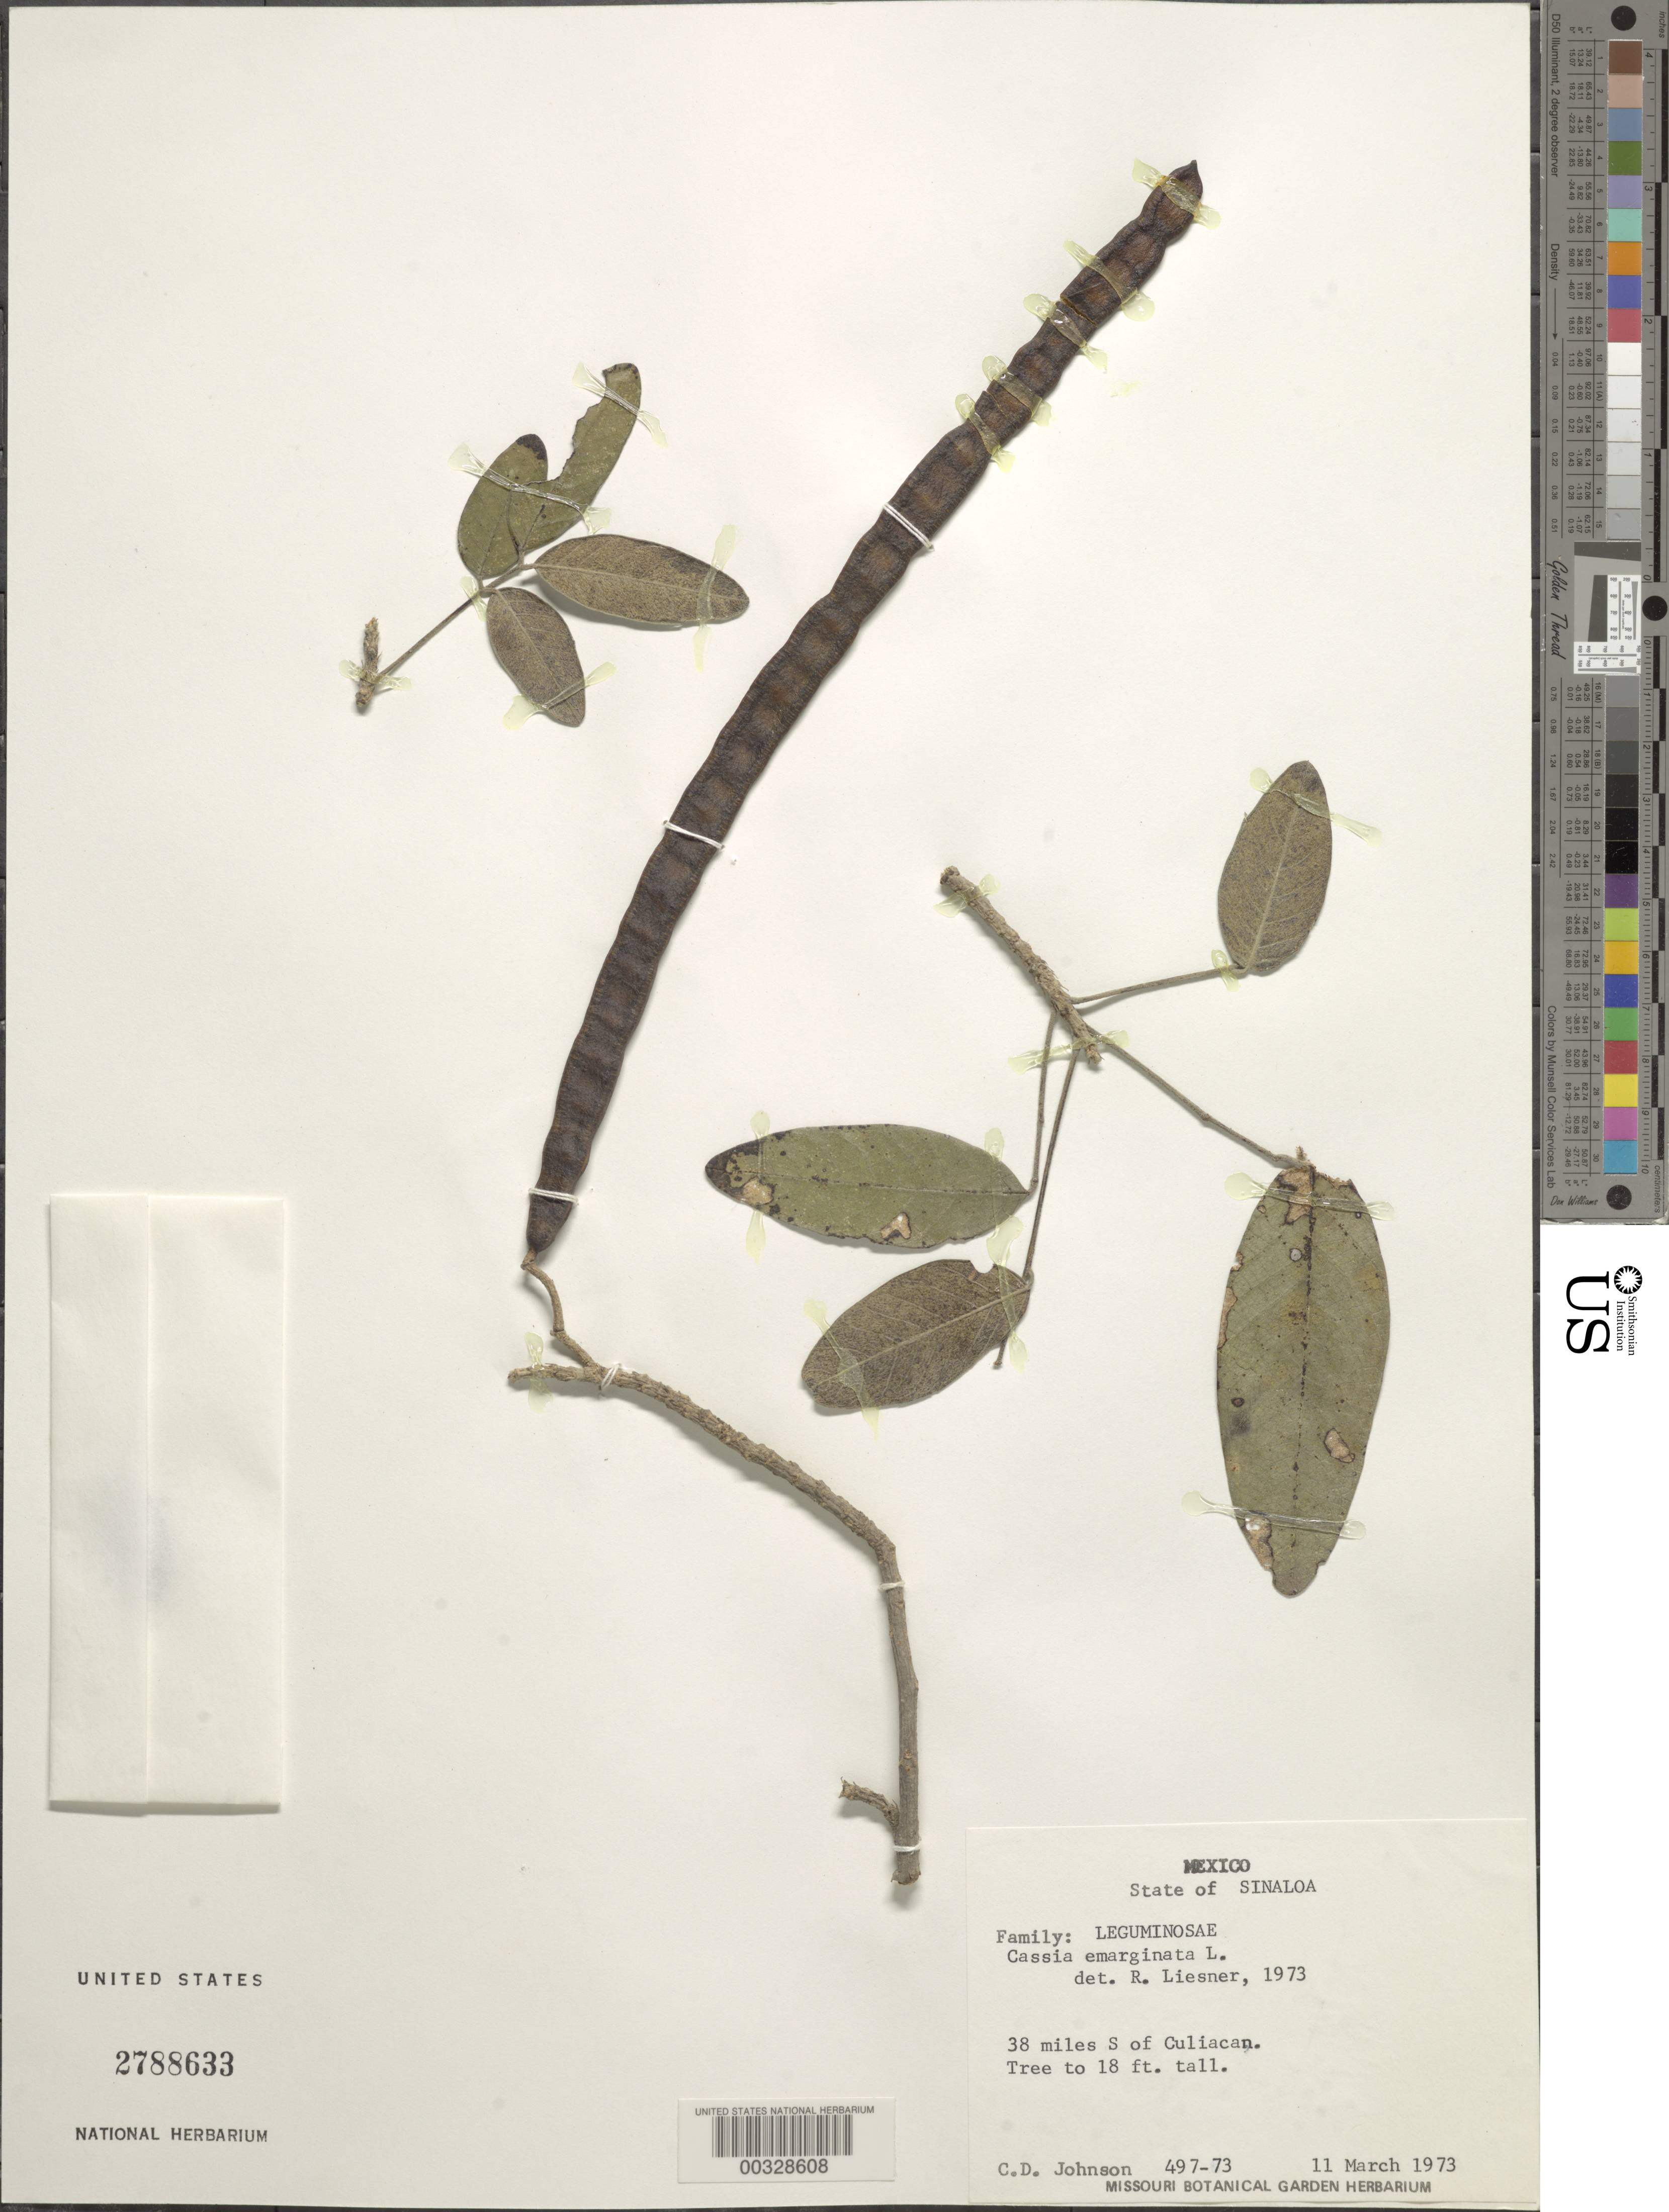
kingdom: Plantae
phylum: Tracheophyta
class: Magnoliopsida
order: Fabales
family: Fabaceae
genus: Senna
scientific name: Senna emarginata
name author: L.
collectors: C. D. Johnson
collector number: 497-73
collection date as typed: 11 Mar 1973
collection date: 1973-03-11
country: Mexico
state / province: Sinaloa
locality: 38 mi S of Culiacan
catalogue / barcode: US 2788633